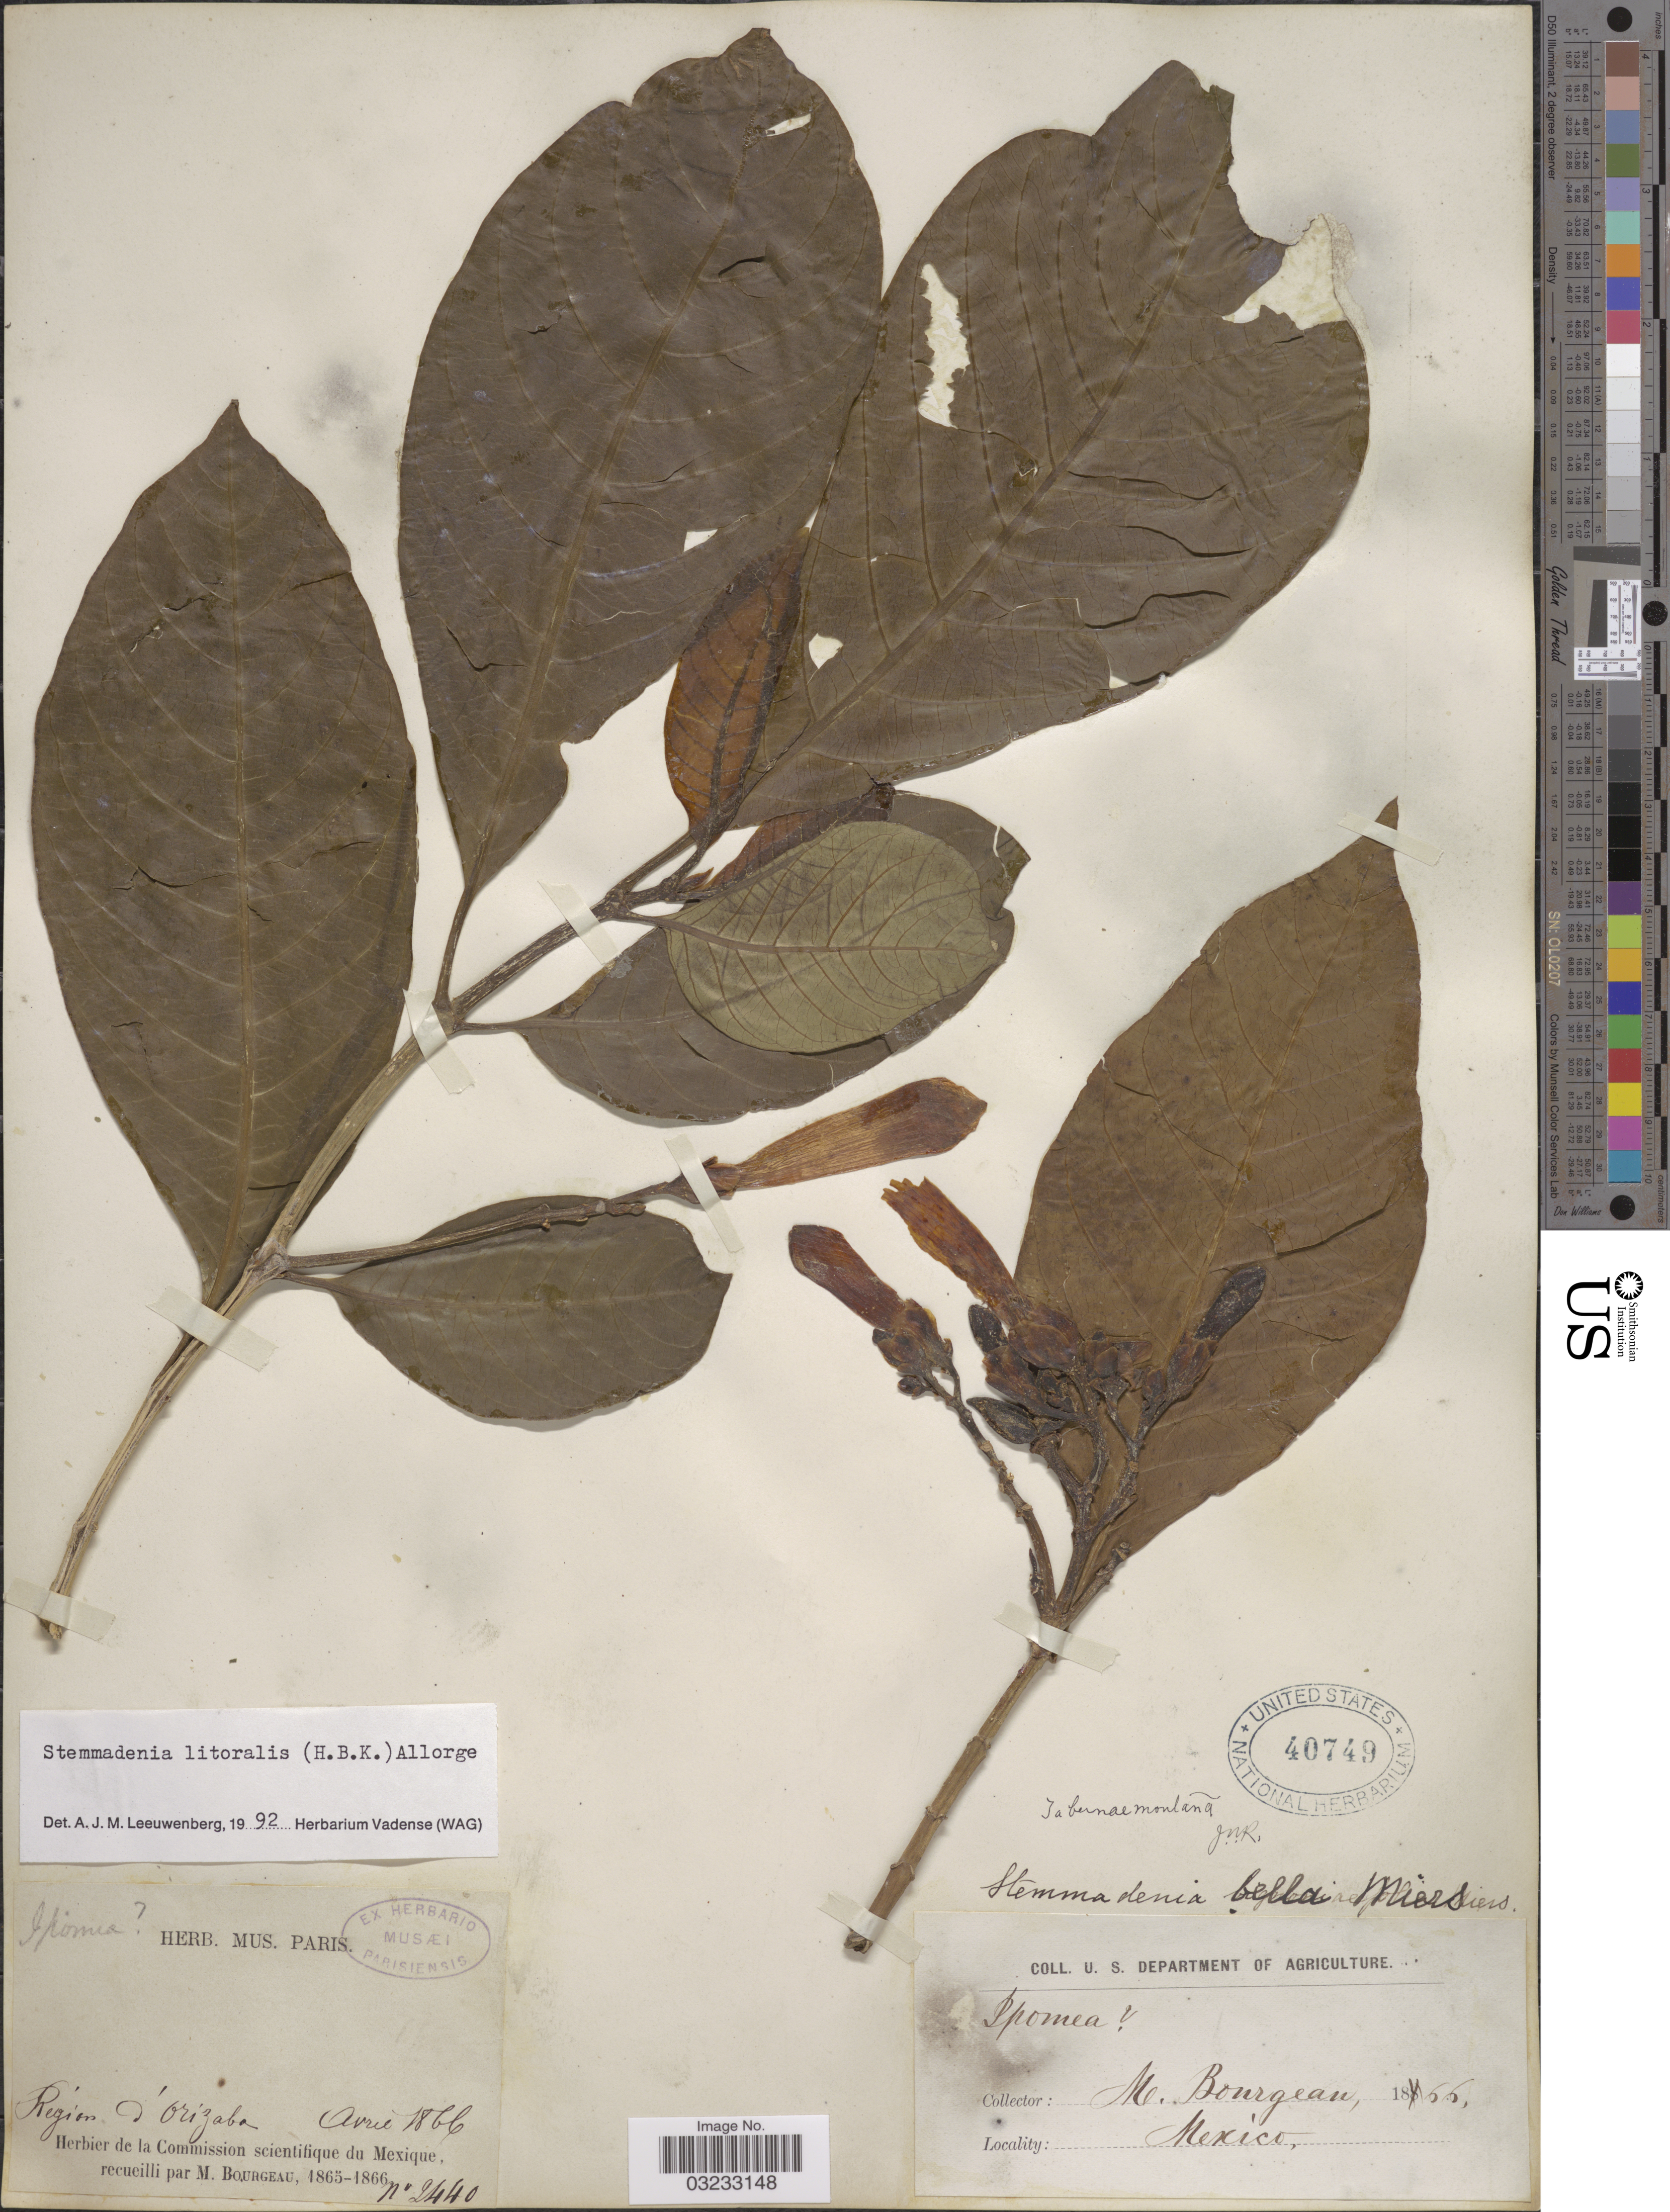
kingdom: Plantae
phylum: Tracheophyta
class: Magnoliopsida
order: Gentianales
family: Apocynaceae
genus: Stemmadenia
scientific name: Stemmadenia litoralis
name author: (Kunth) L. Allorge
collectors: M. Bourgeau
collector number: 2440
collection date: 1866-04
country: Mexico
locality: Region d'Orizaba.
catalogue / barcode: US 40749